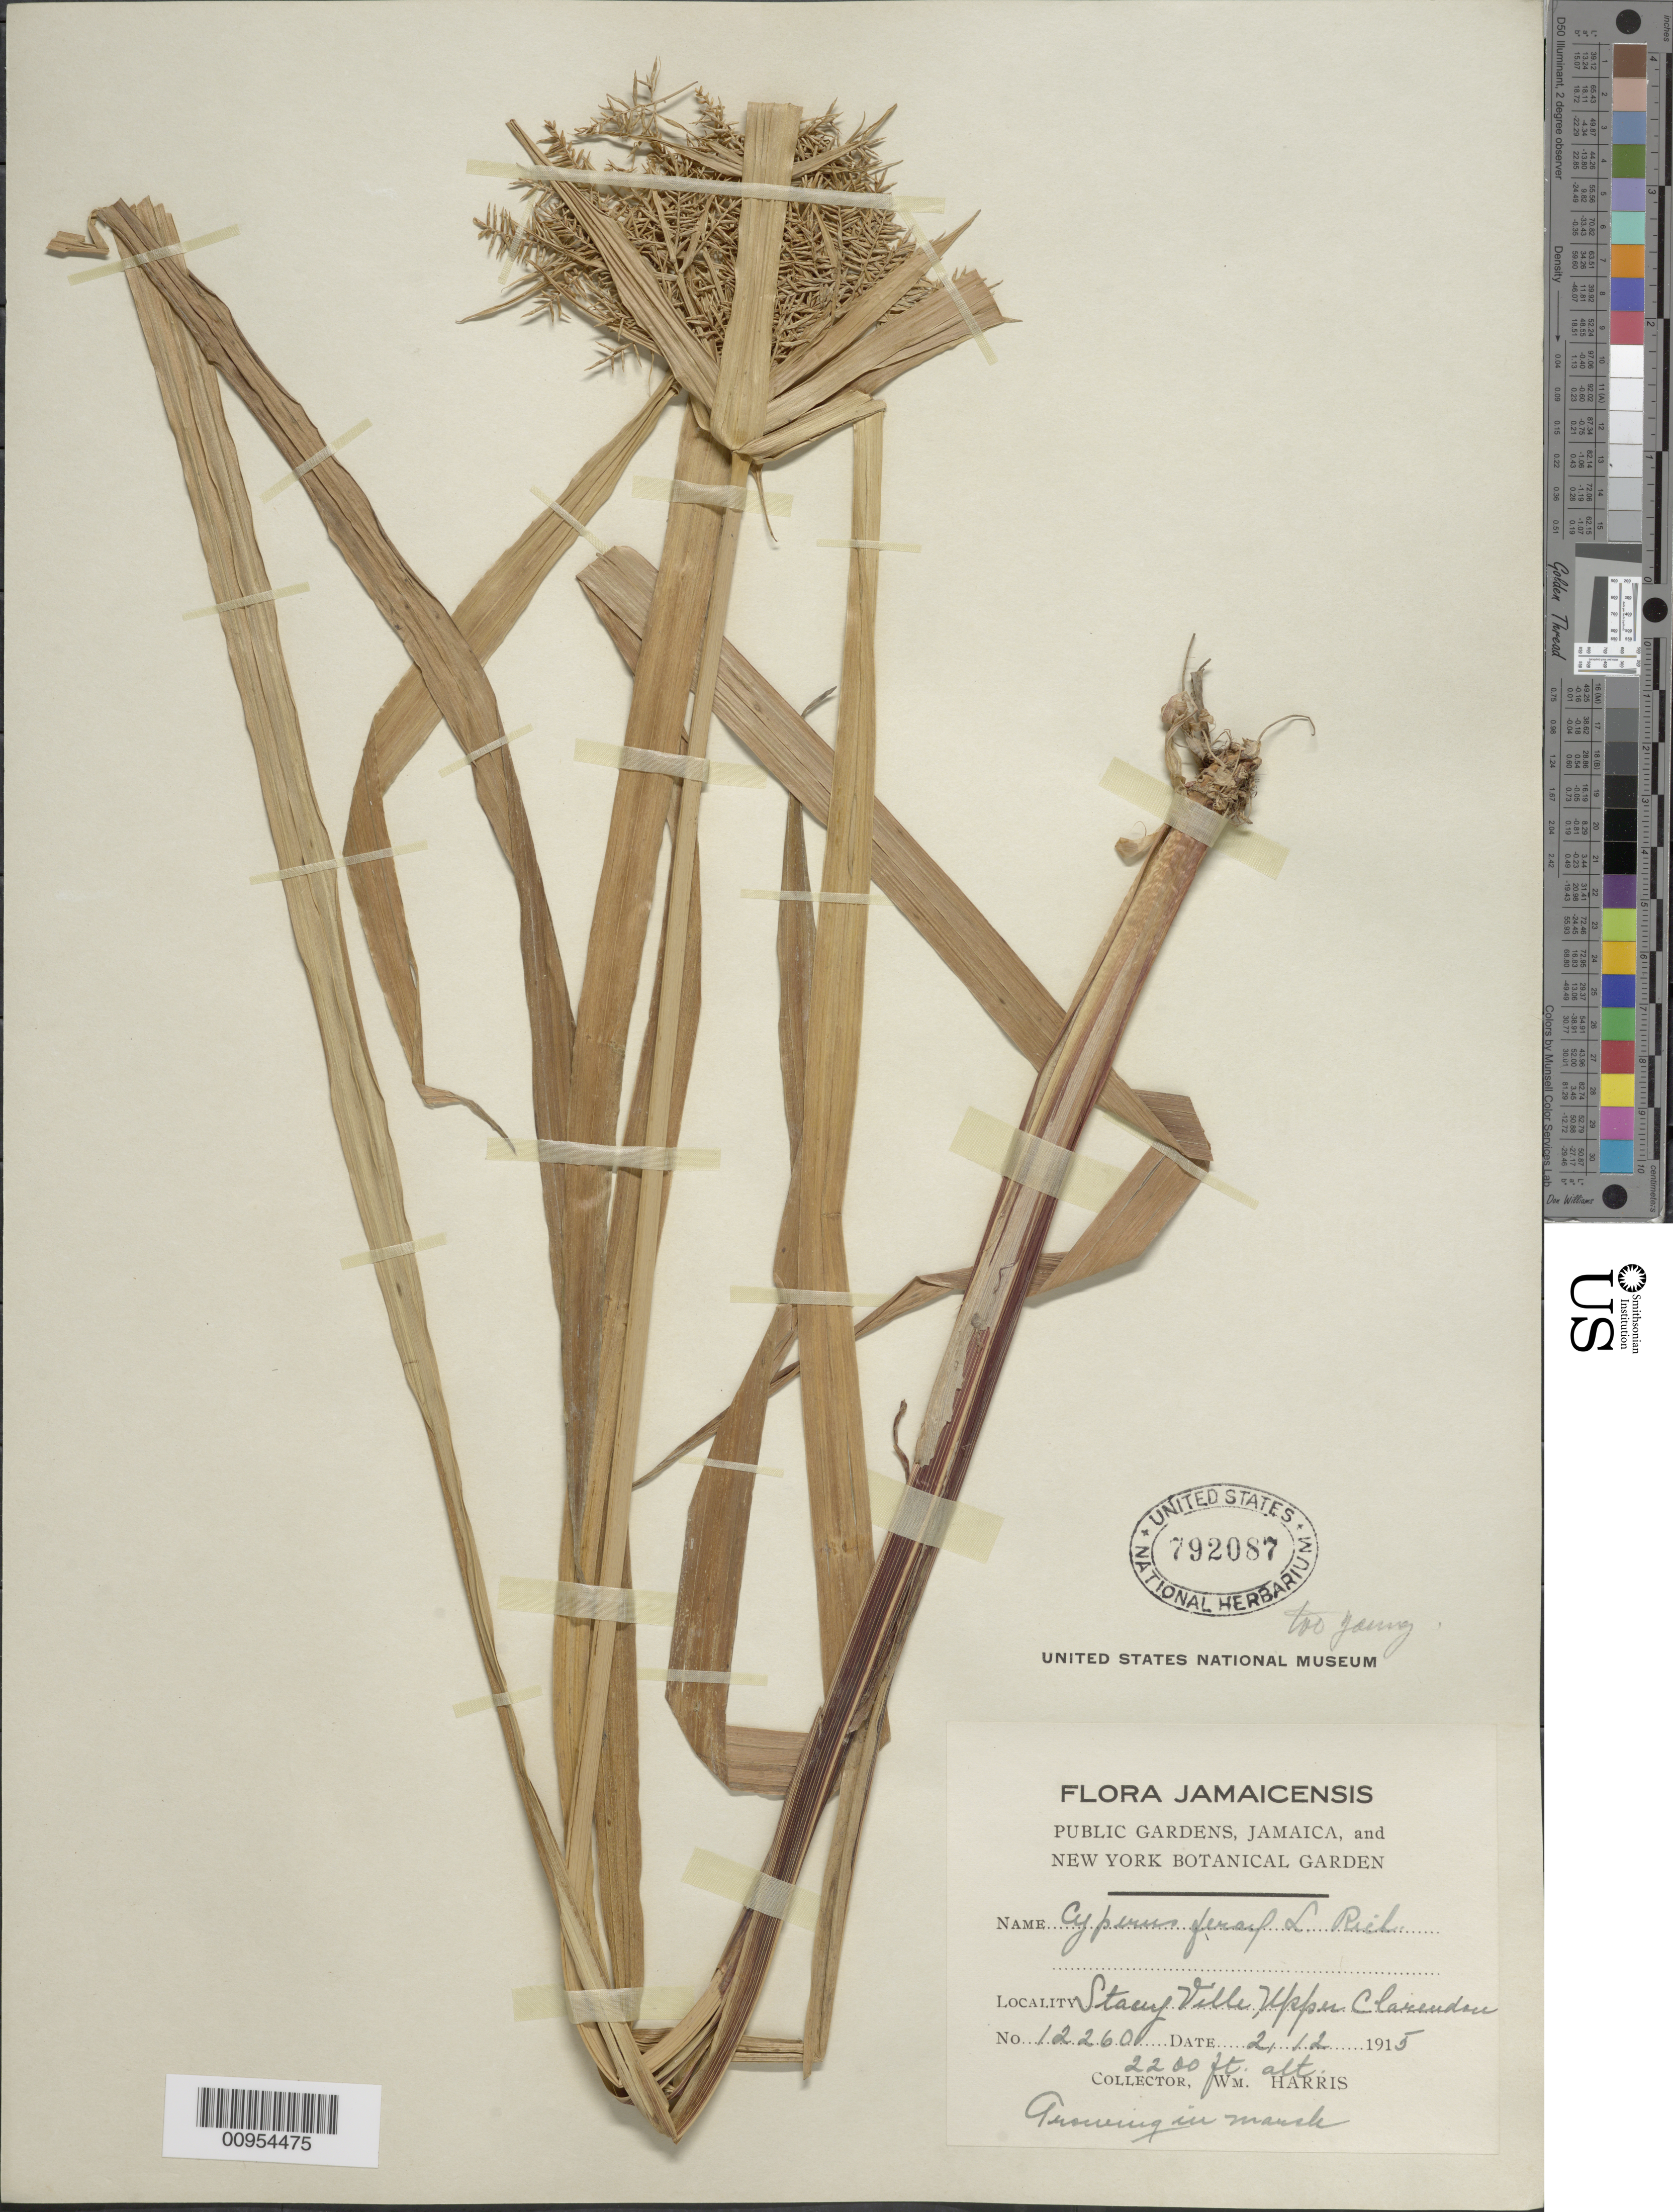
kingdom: Plantae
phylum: Tracheophyta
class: Liliopsida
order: Poales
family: Cyperaceae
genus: Cyperus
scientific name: Cyperus odoratus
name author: L.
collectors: W. H. Harris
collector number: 12260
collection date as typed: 02 Dec 1915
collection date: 1915-12-02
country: Jamaica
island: Jamaica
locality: Stacey Ville, Upper Clarendon, marsh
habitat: Growing in marsh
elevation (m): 671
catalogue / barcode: US 792087